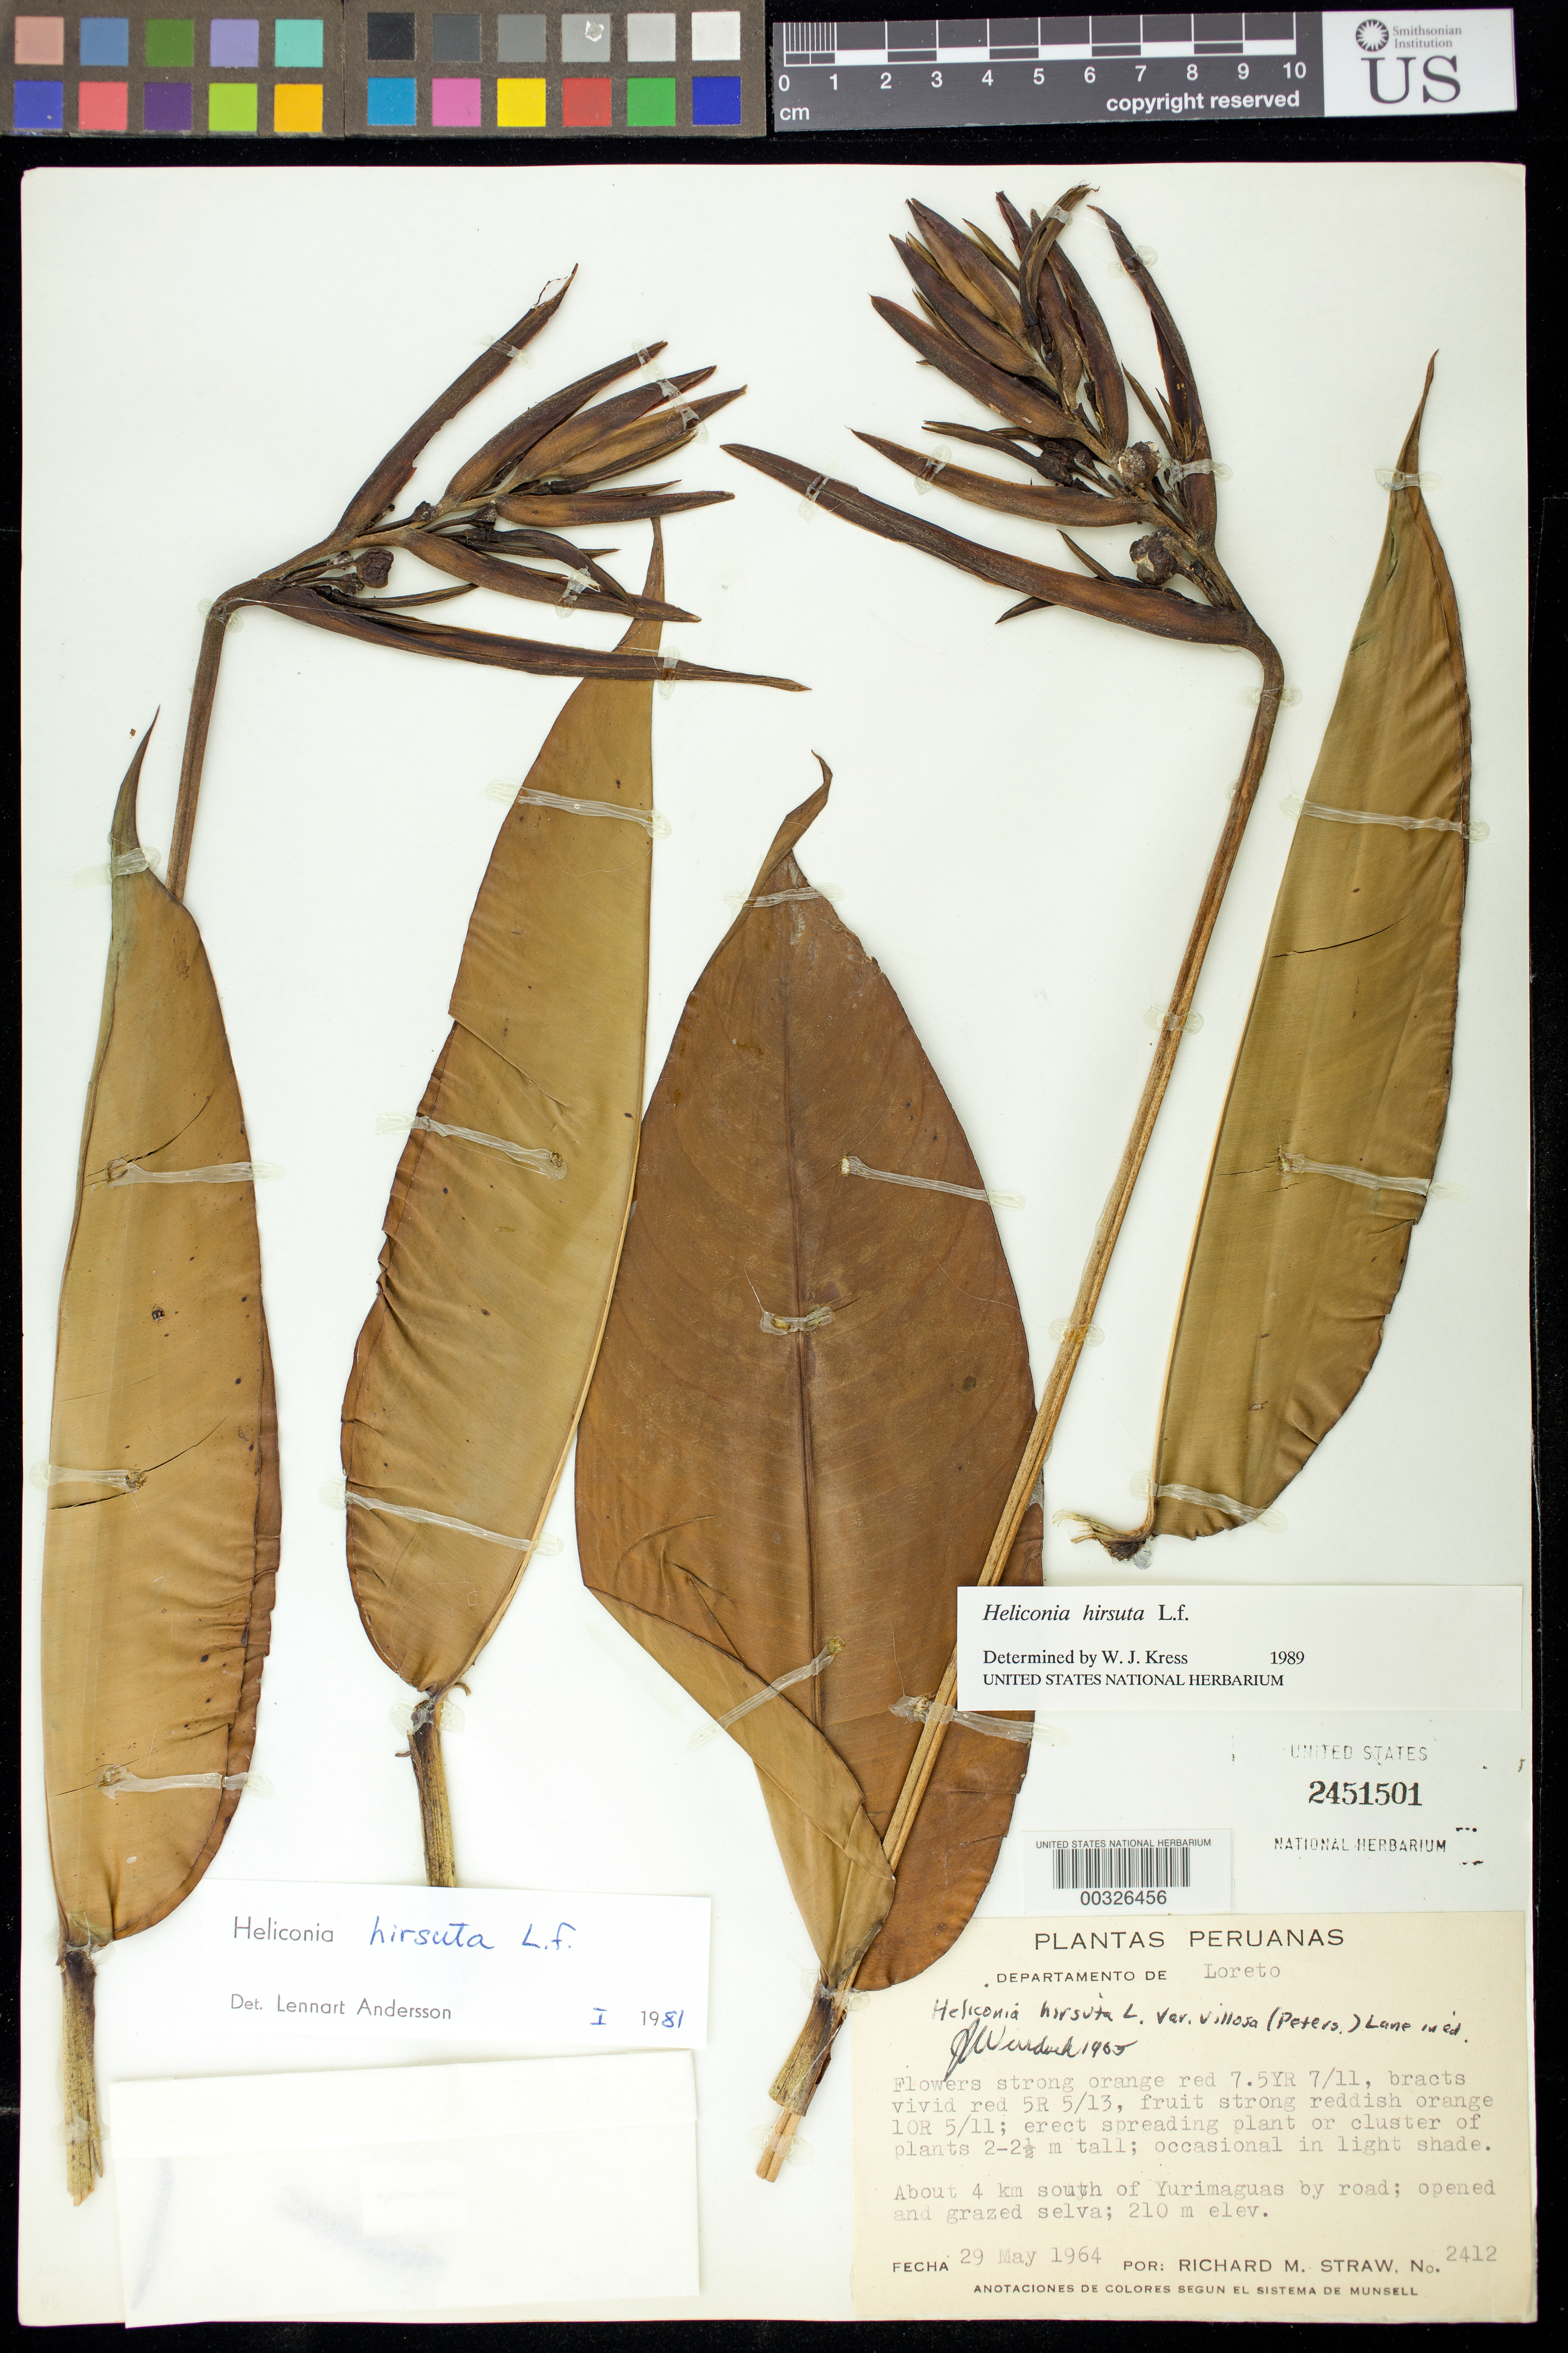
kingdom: Plantae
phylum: Tracheophyta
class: Liliopsida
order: Zingiberales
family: Heliconiaceae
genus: Heliconia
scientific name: Heliconia hirsuta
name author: L. f.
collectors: R. M. Straw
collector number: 2412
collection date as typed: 29 May 1964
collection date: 1964-05-29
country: Peru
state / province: Loreto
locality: Above 4 km S of yurimaguas by road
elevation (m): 210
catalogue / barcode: US 2451501